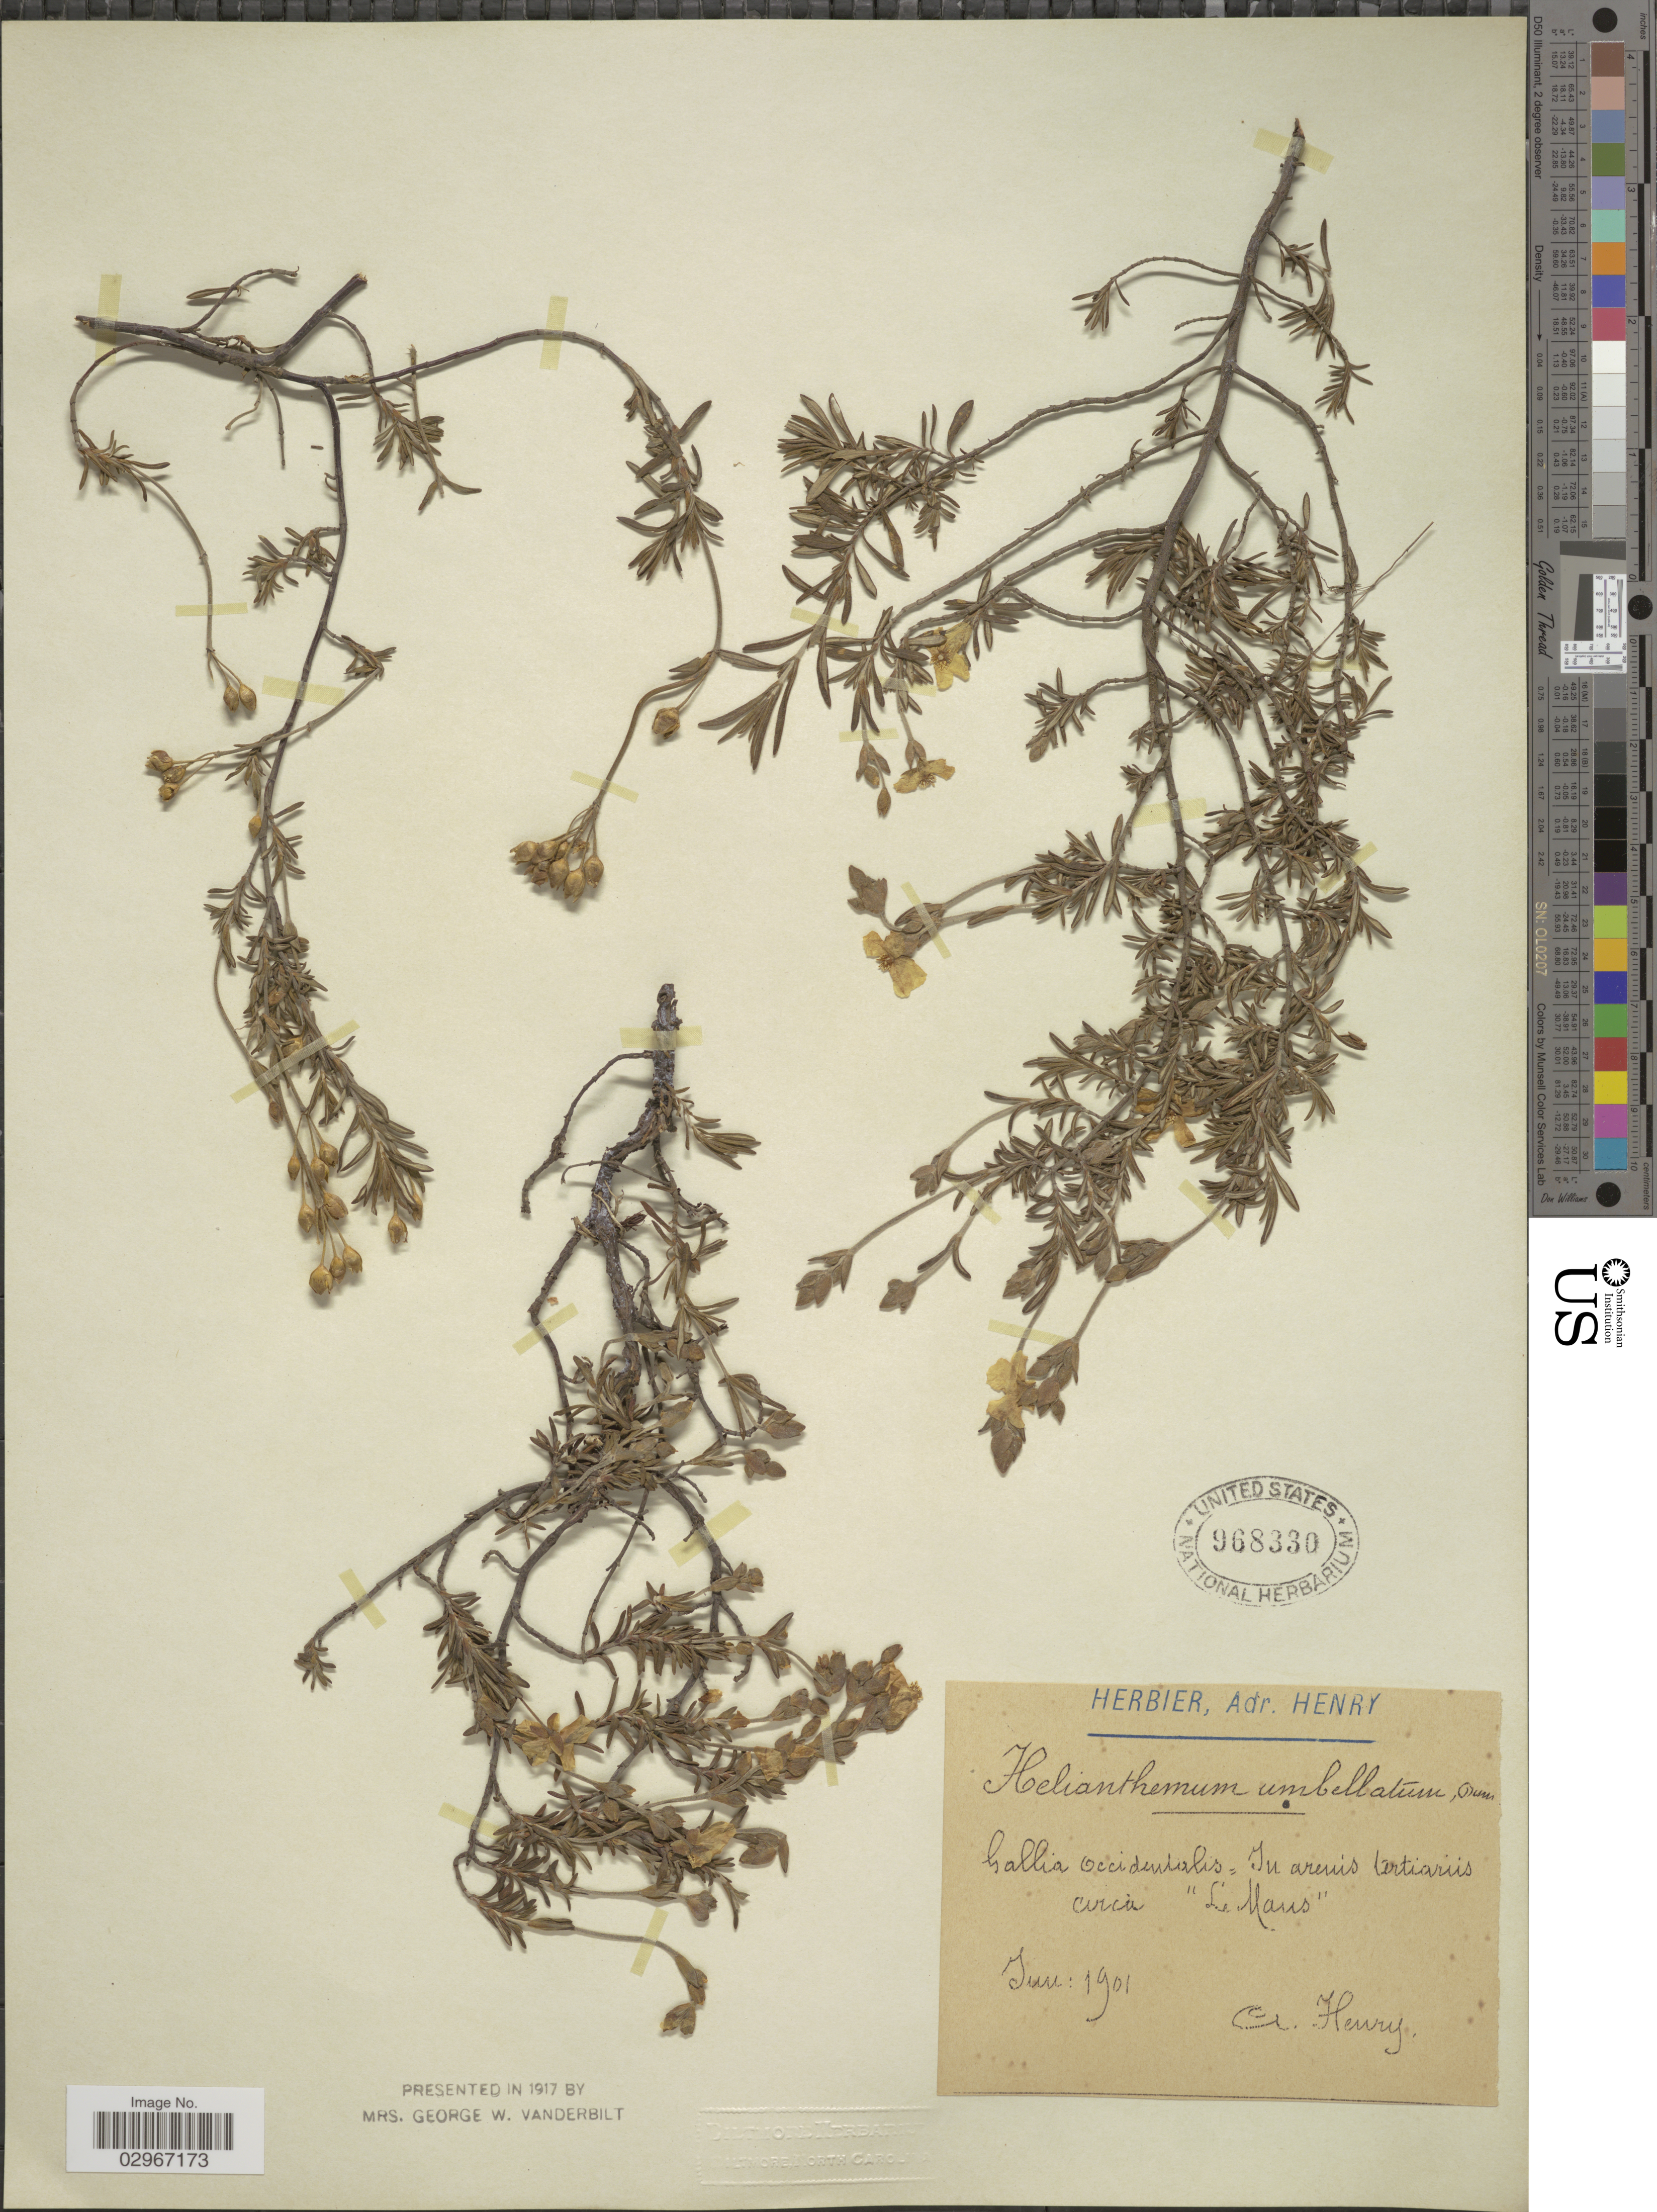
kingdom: Plantae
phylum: Tracheophyta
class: Magnoliopsida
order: Malvales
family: Cistaceae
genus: Helianthemum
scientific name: Helianthemum umbellatum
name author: (L.) Mill.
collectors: A. Henry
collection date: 1901-06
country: France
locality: Gallia occidentalis = In arenis tertiarus cerca "Le Mans".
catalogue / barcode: US 968330